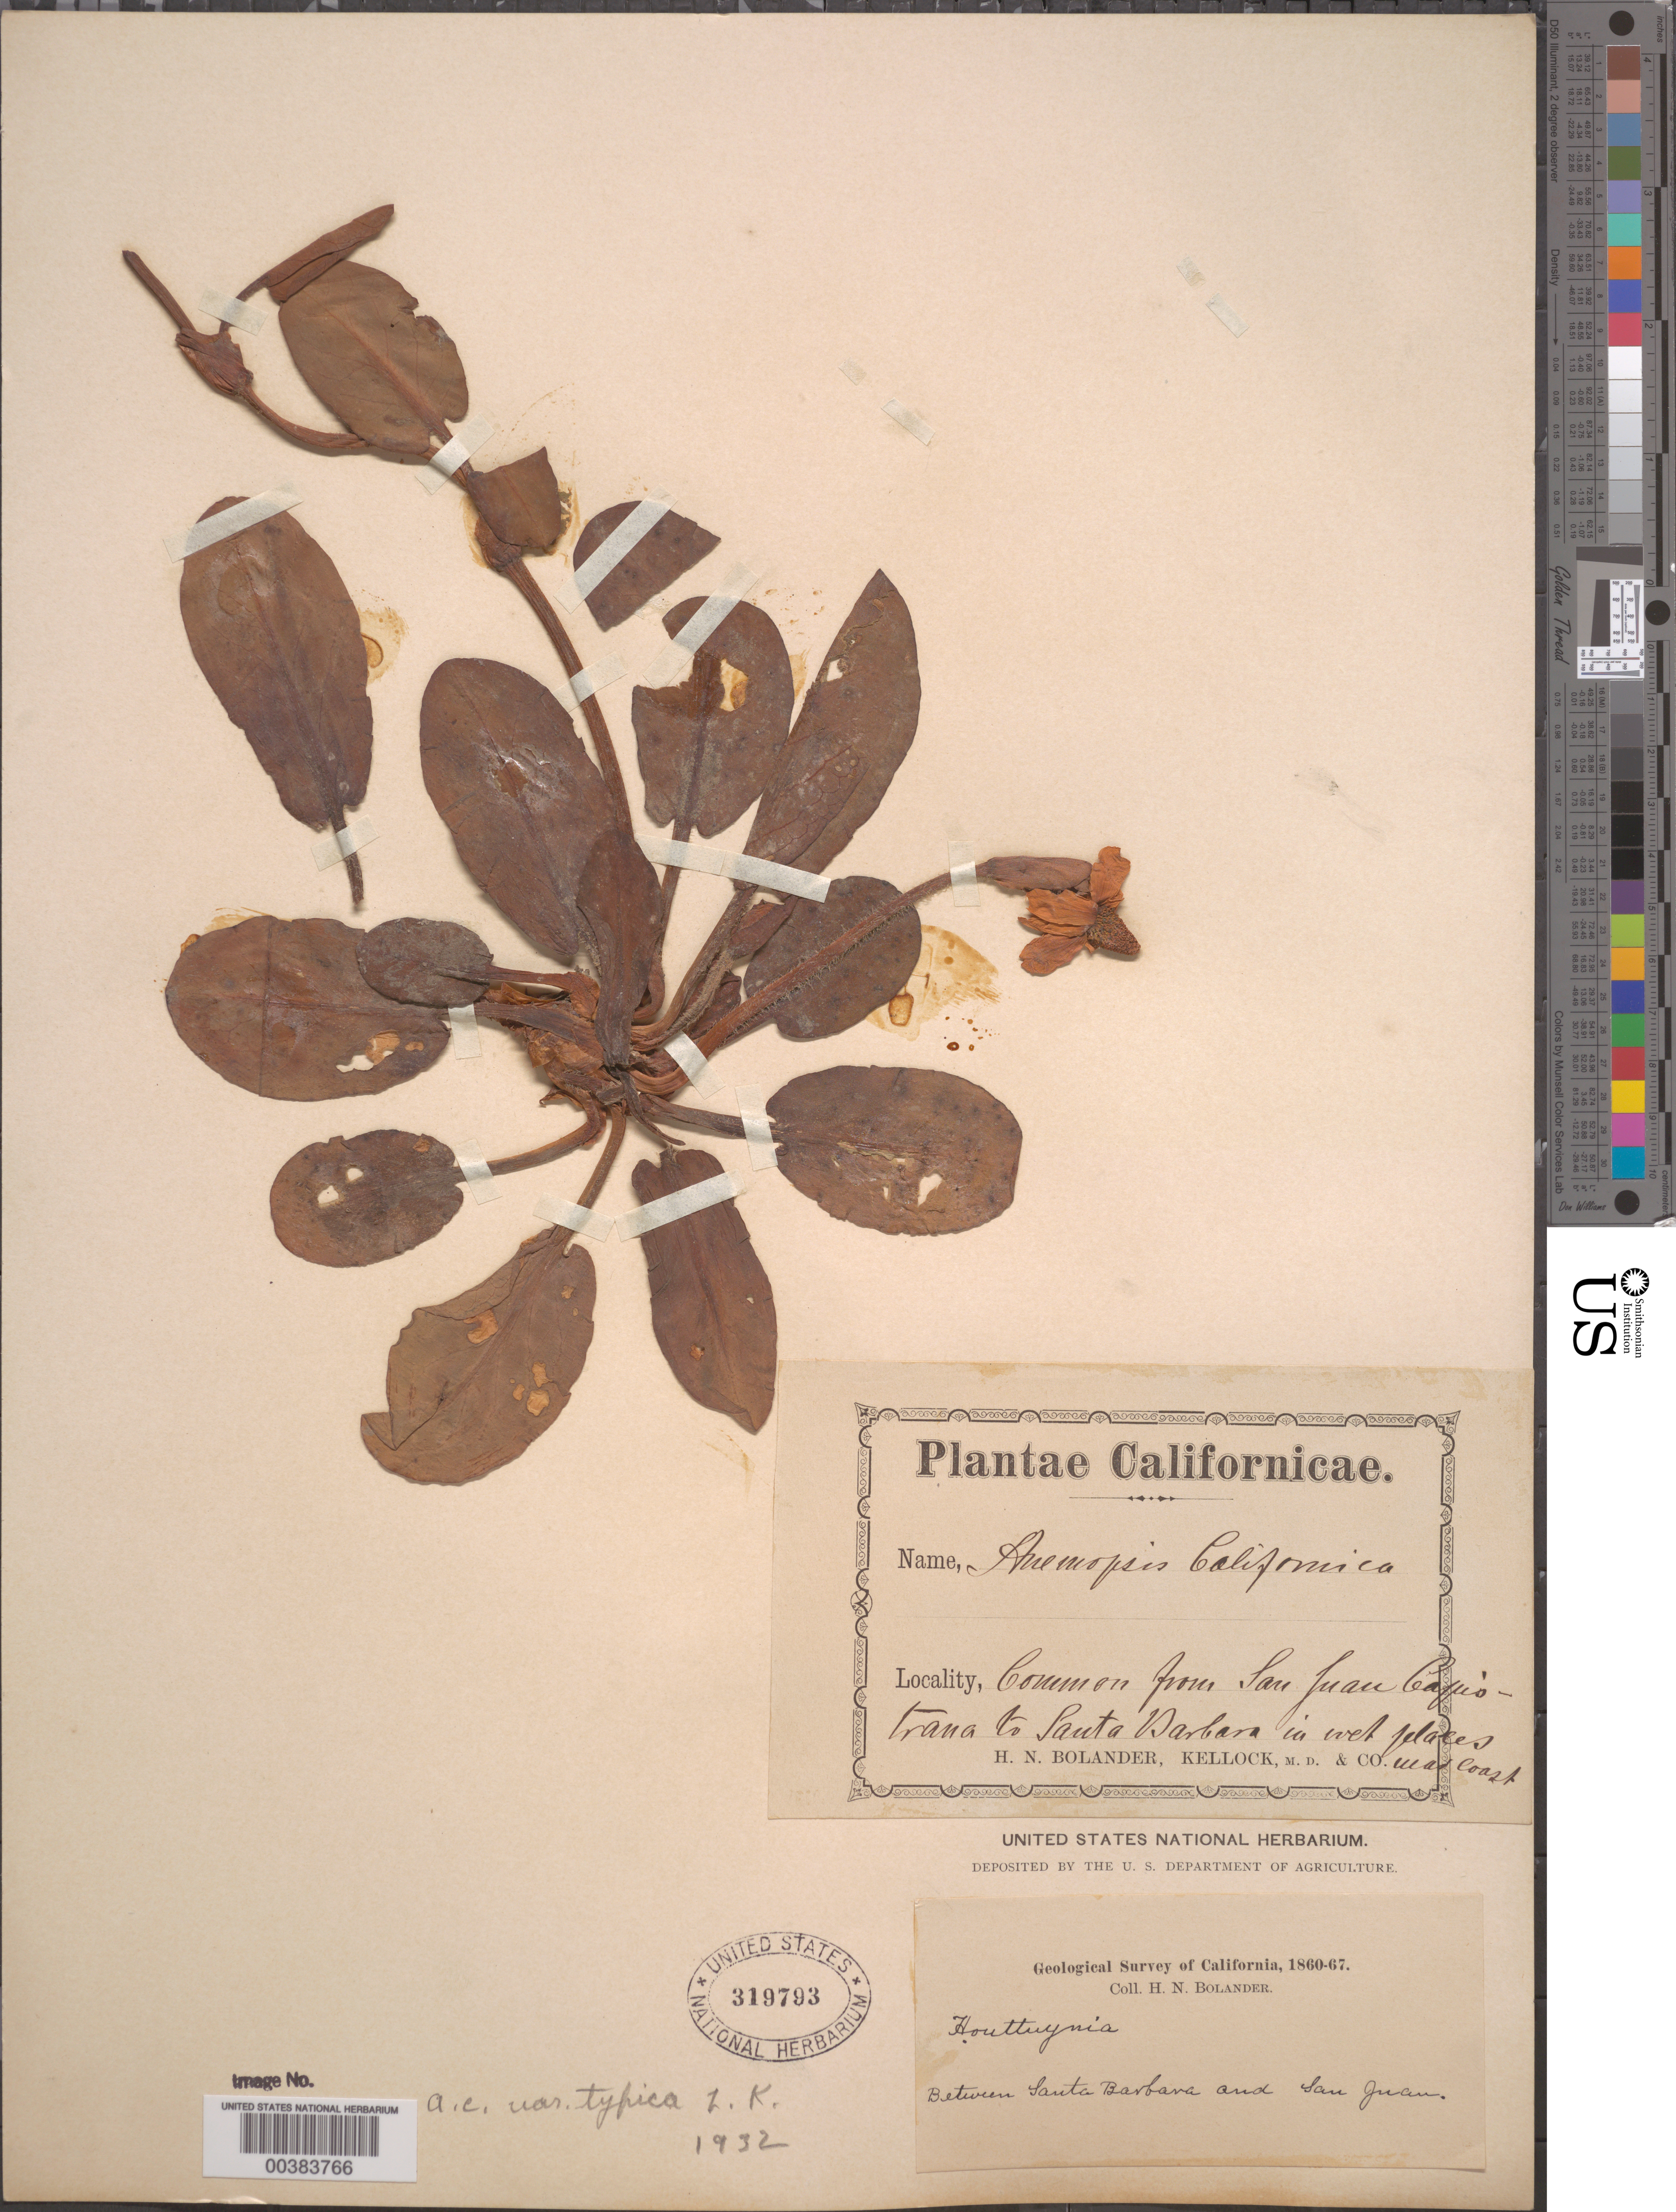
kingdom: Plantae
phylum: Tracheophyta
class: Magnoliopsida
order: Piperales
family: Saururaceae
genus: Anemopsis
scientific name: Anemopsis californica var. typica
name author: Kelso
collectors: H. Bolander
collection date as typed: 1860 to -- -- 1867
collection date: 1860/1867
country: United States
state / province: California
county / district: Santa Barbara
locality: Between san juan capistrano and santa barbara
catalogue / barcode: US 319793